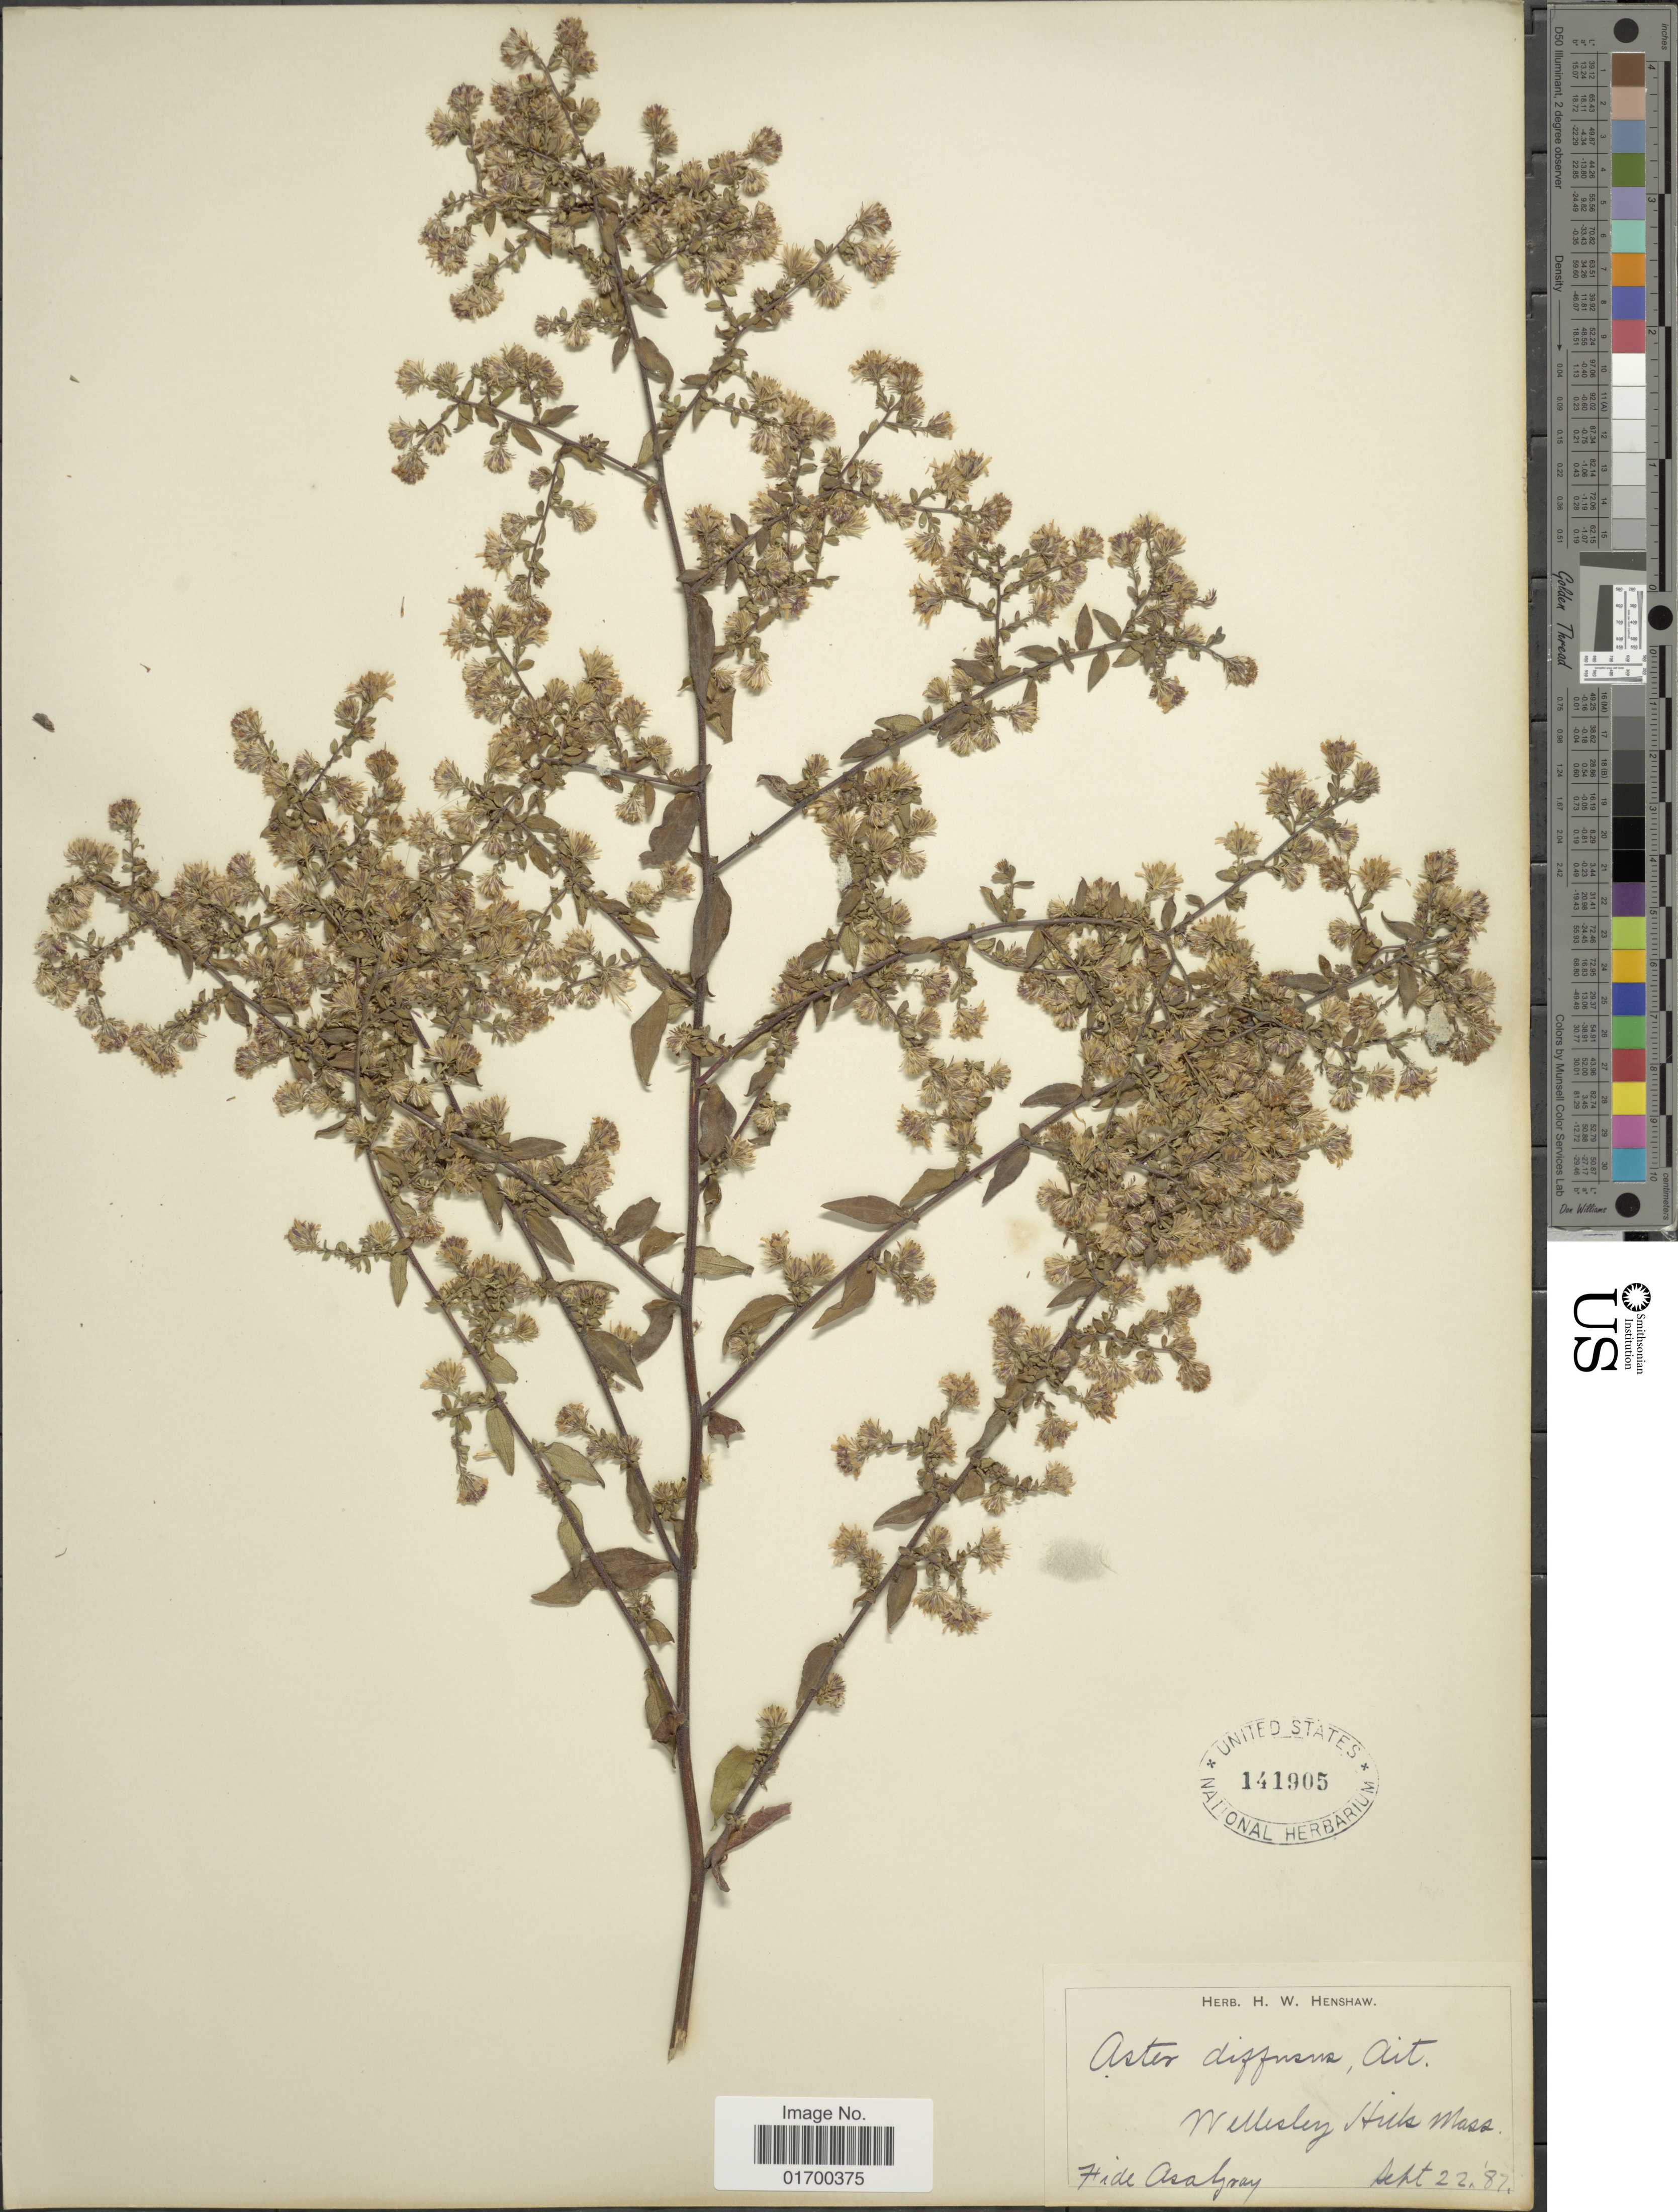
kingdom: Plantae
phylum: Tracheophyta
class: Magnoliopsida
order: Asterales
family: Asteraceae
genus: Symphyotrichum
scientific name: Symphyotrichum lateriflorum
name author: (L.) Á. Löve & D. Löve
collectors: fide A. Gray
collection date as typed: Transcribed d/m/y: 22/9/87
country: United States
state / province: Massachusetts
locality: Wellesley Hills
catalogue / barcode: US 141905